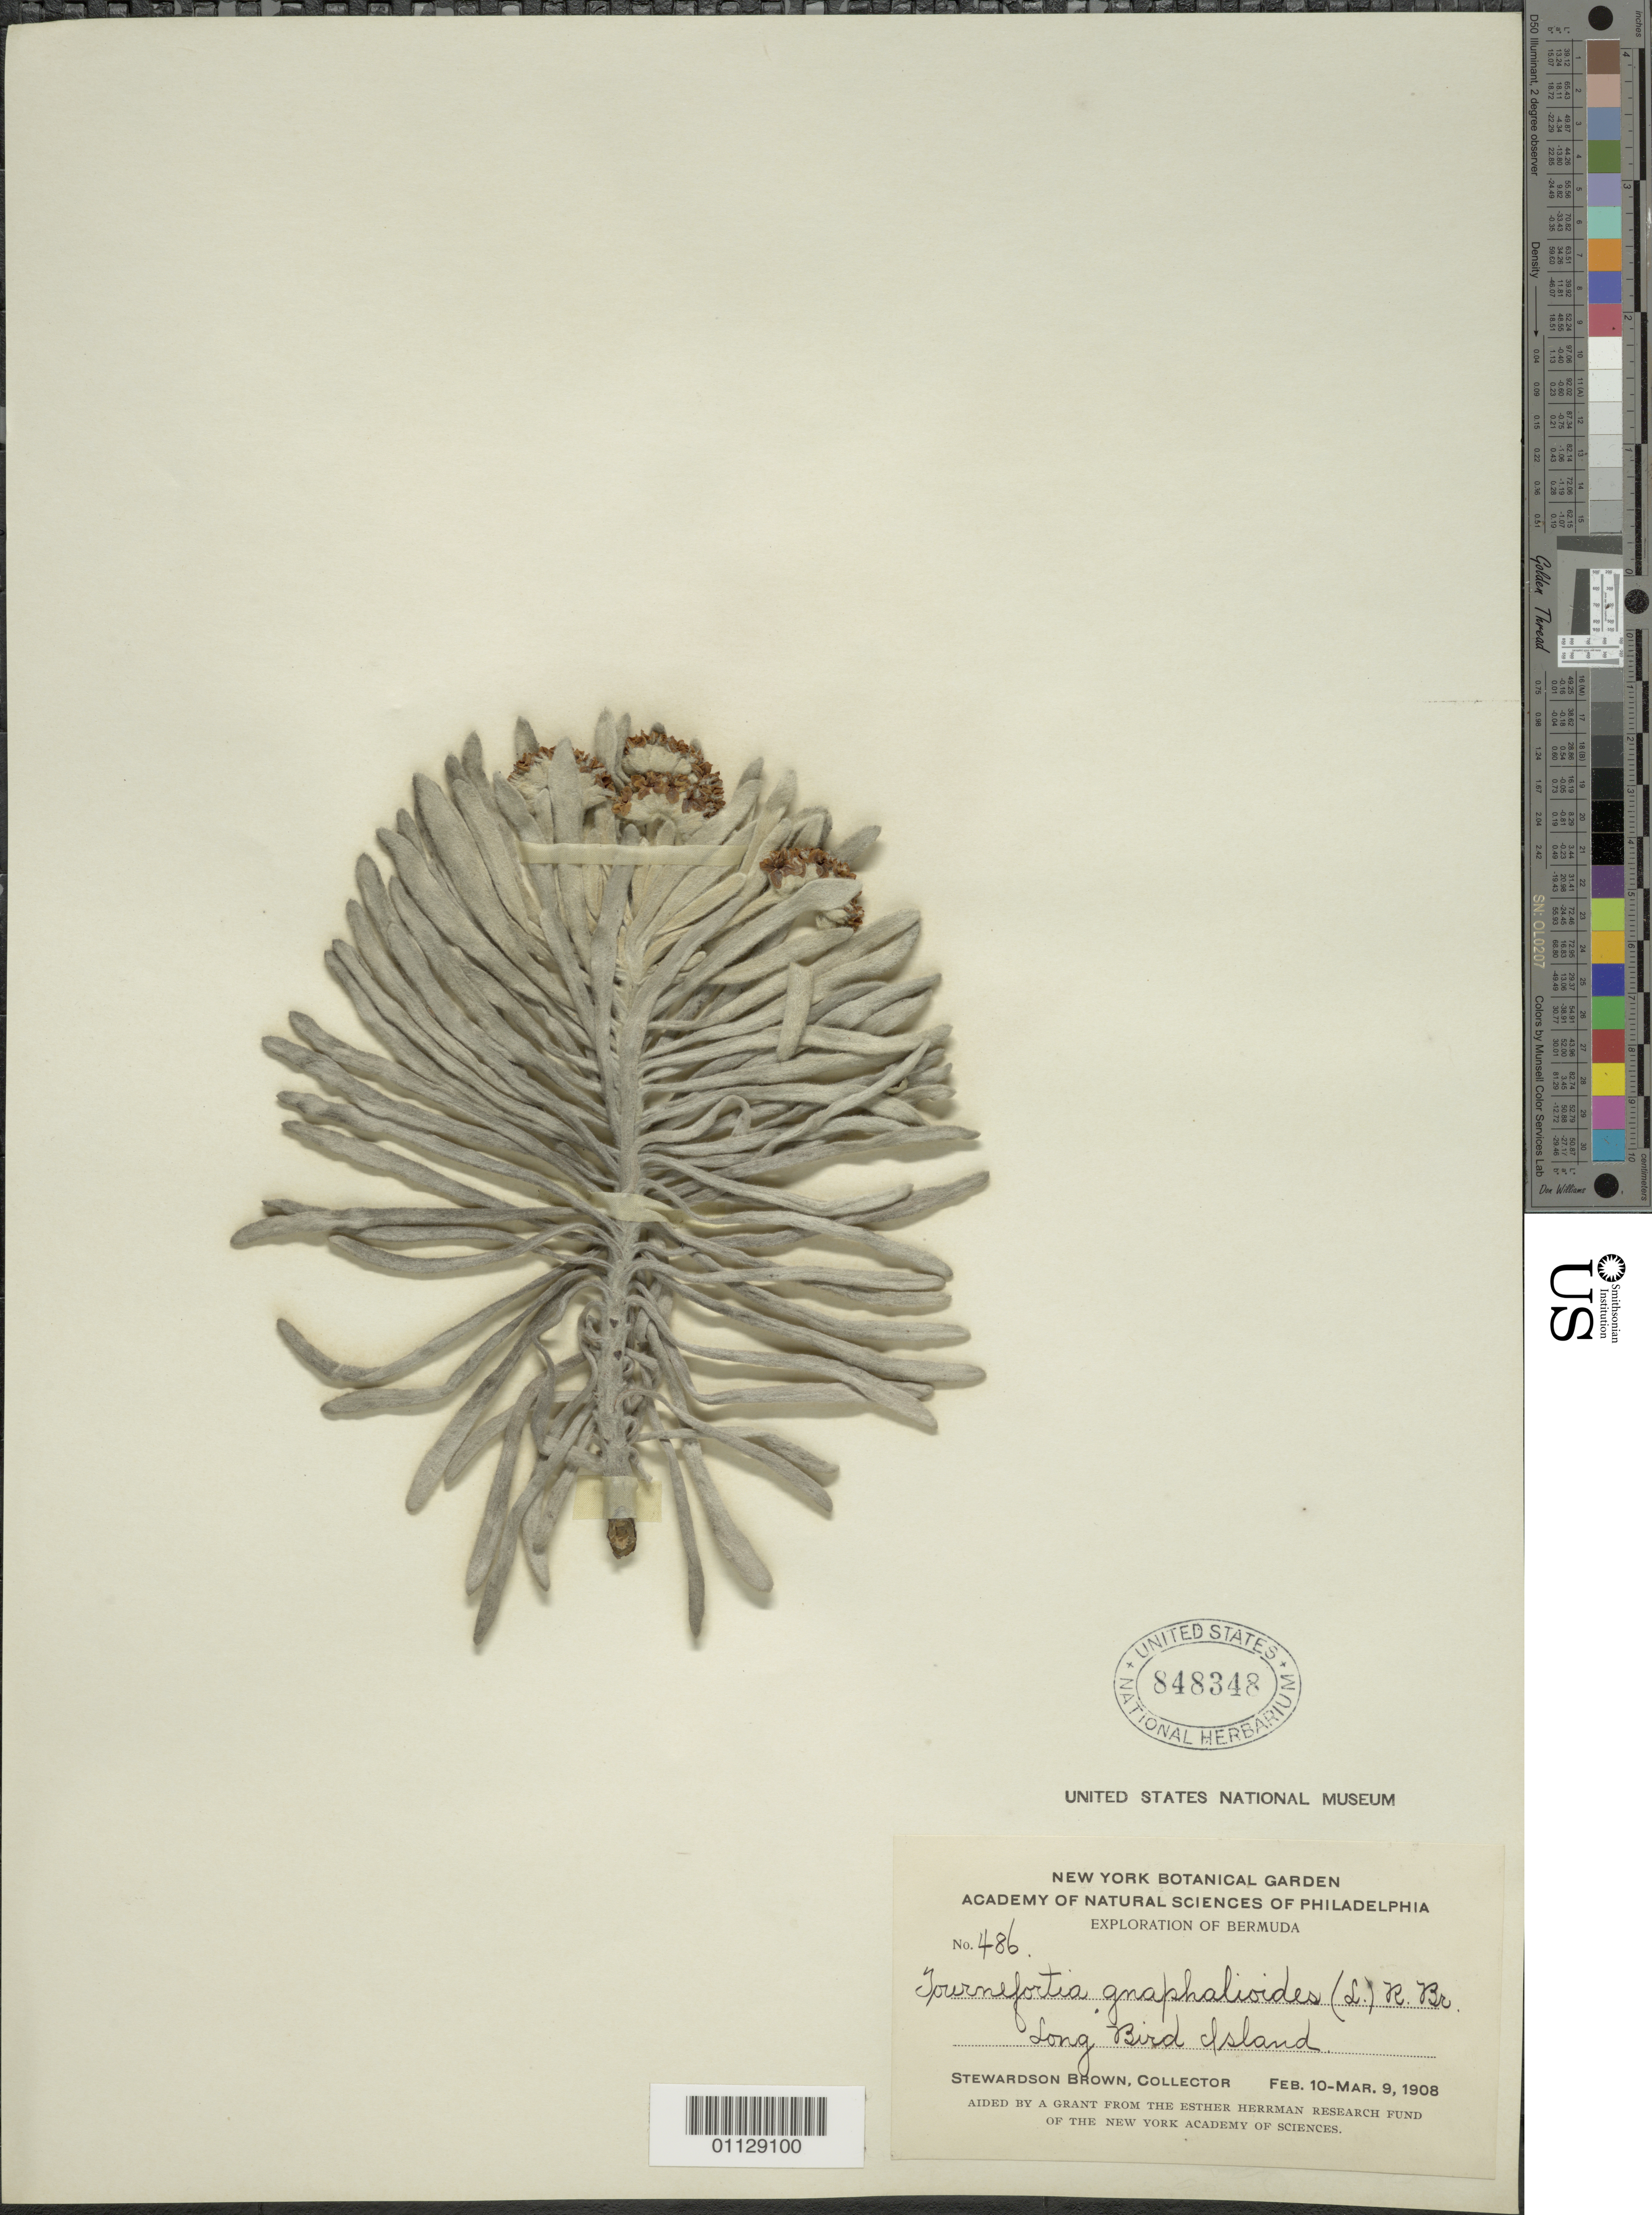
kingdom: Plantae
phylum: Tracheophyta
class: Magnoliopsida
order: Boraginales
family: Heliotropiaceae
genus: Tournefortia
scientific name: Tournefortia gnaphalodes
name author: (L.) R. Br.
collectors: S. Brown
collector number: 486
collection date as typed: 10 Feb 1908 to 09 Mar 1908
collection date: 1908-02-10/1908-03-09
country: Bermuda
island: Bermuda I.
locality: Long Bird Island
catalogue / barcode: US 848348